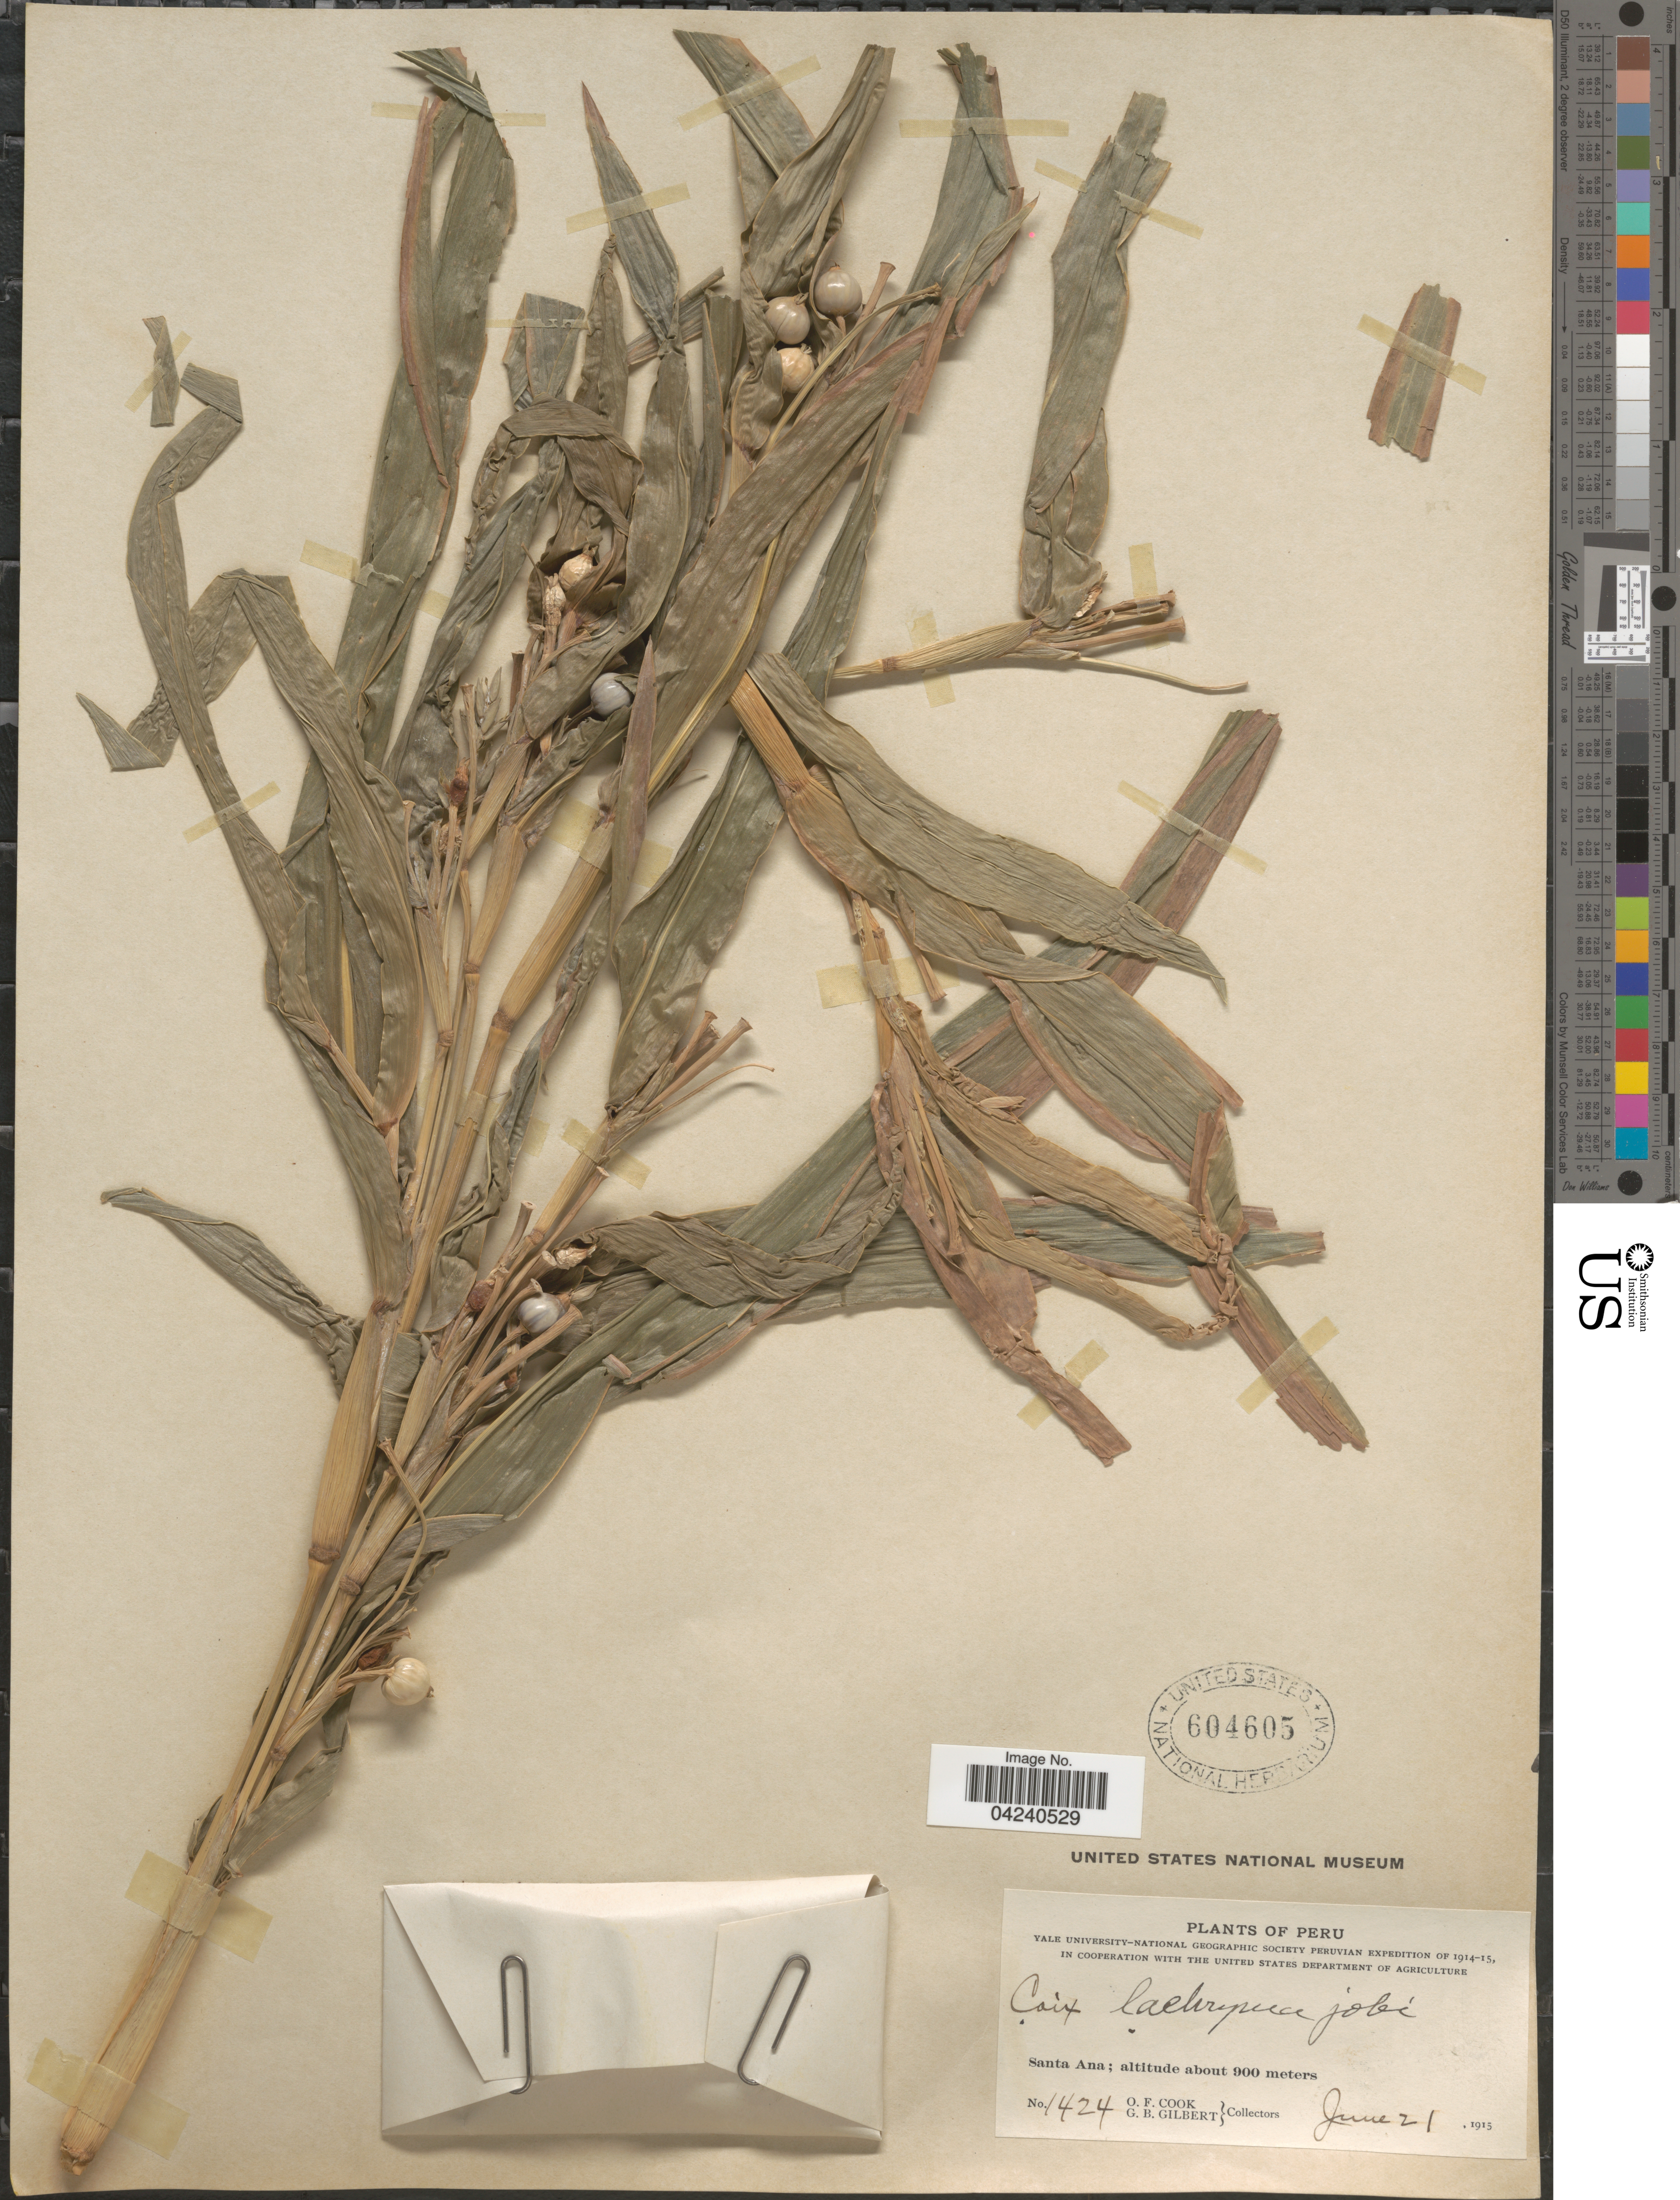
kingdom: Plantae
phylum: Tracheophyta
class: Liliopsida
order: Poales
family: Poaceae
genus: Coix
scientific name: Coix lacryma-jobi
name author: L.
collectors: O. F. Cook & G. B. Gilbert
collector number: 1424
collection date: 1915-06-21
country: Peru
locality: Yale University-National Geographic Society Peruvian Expedition of 1914-15. Santa Ana.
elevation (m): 900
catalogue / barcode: US 604605